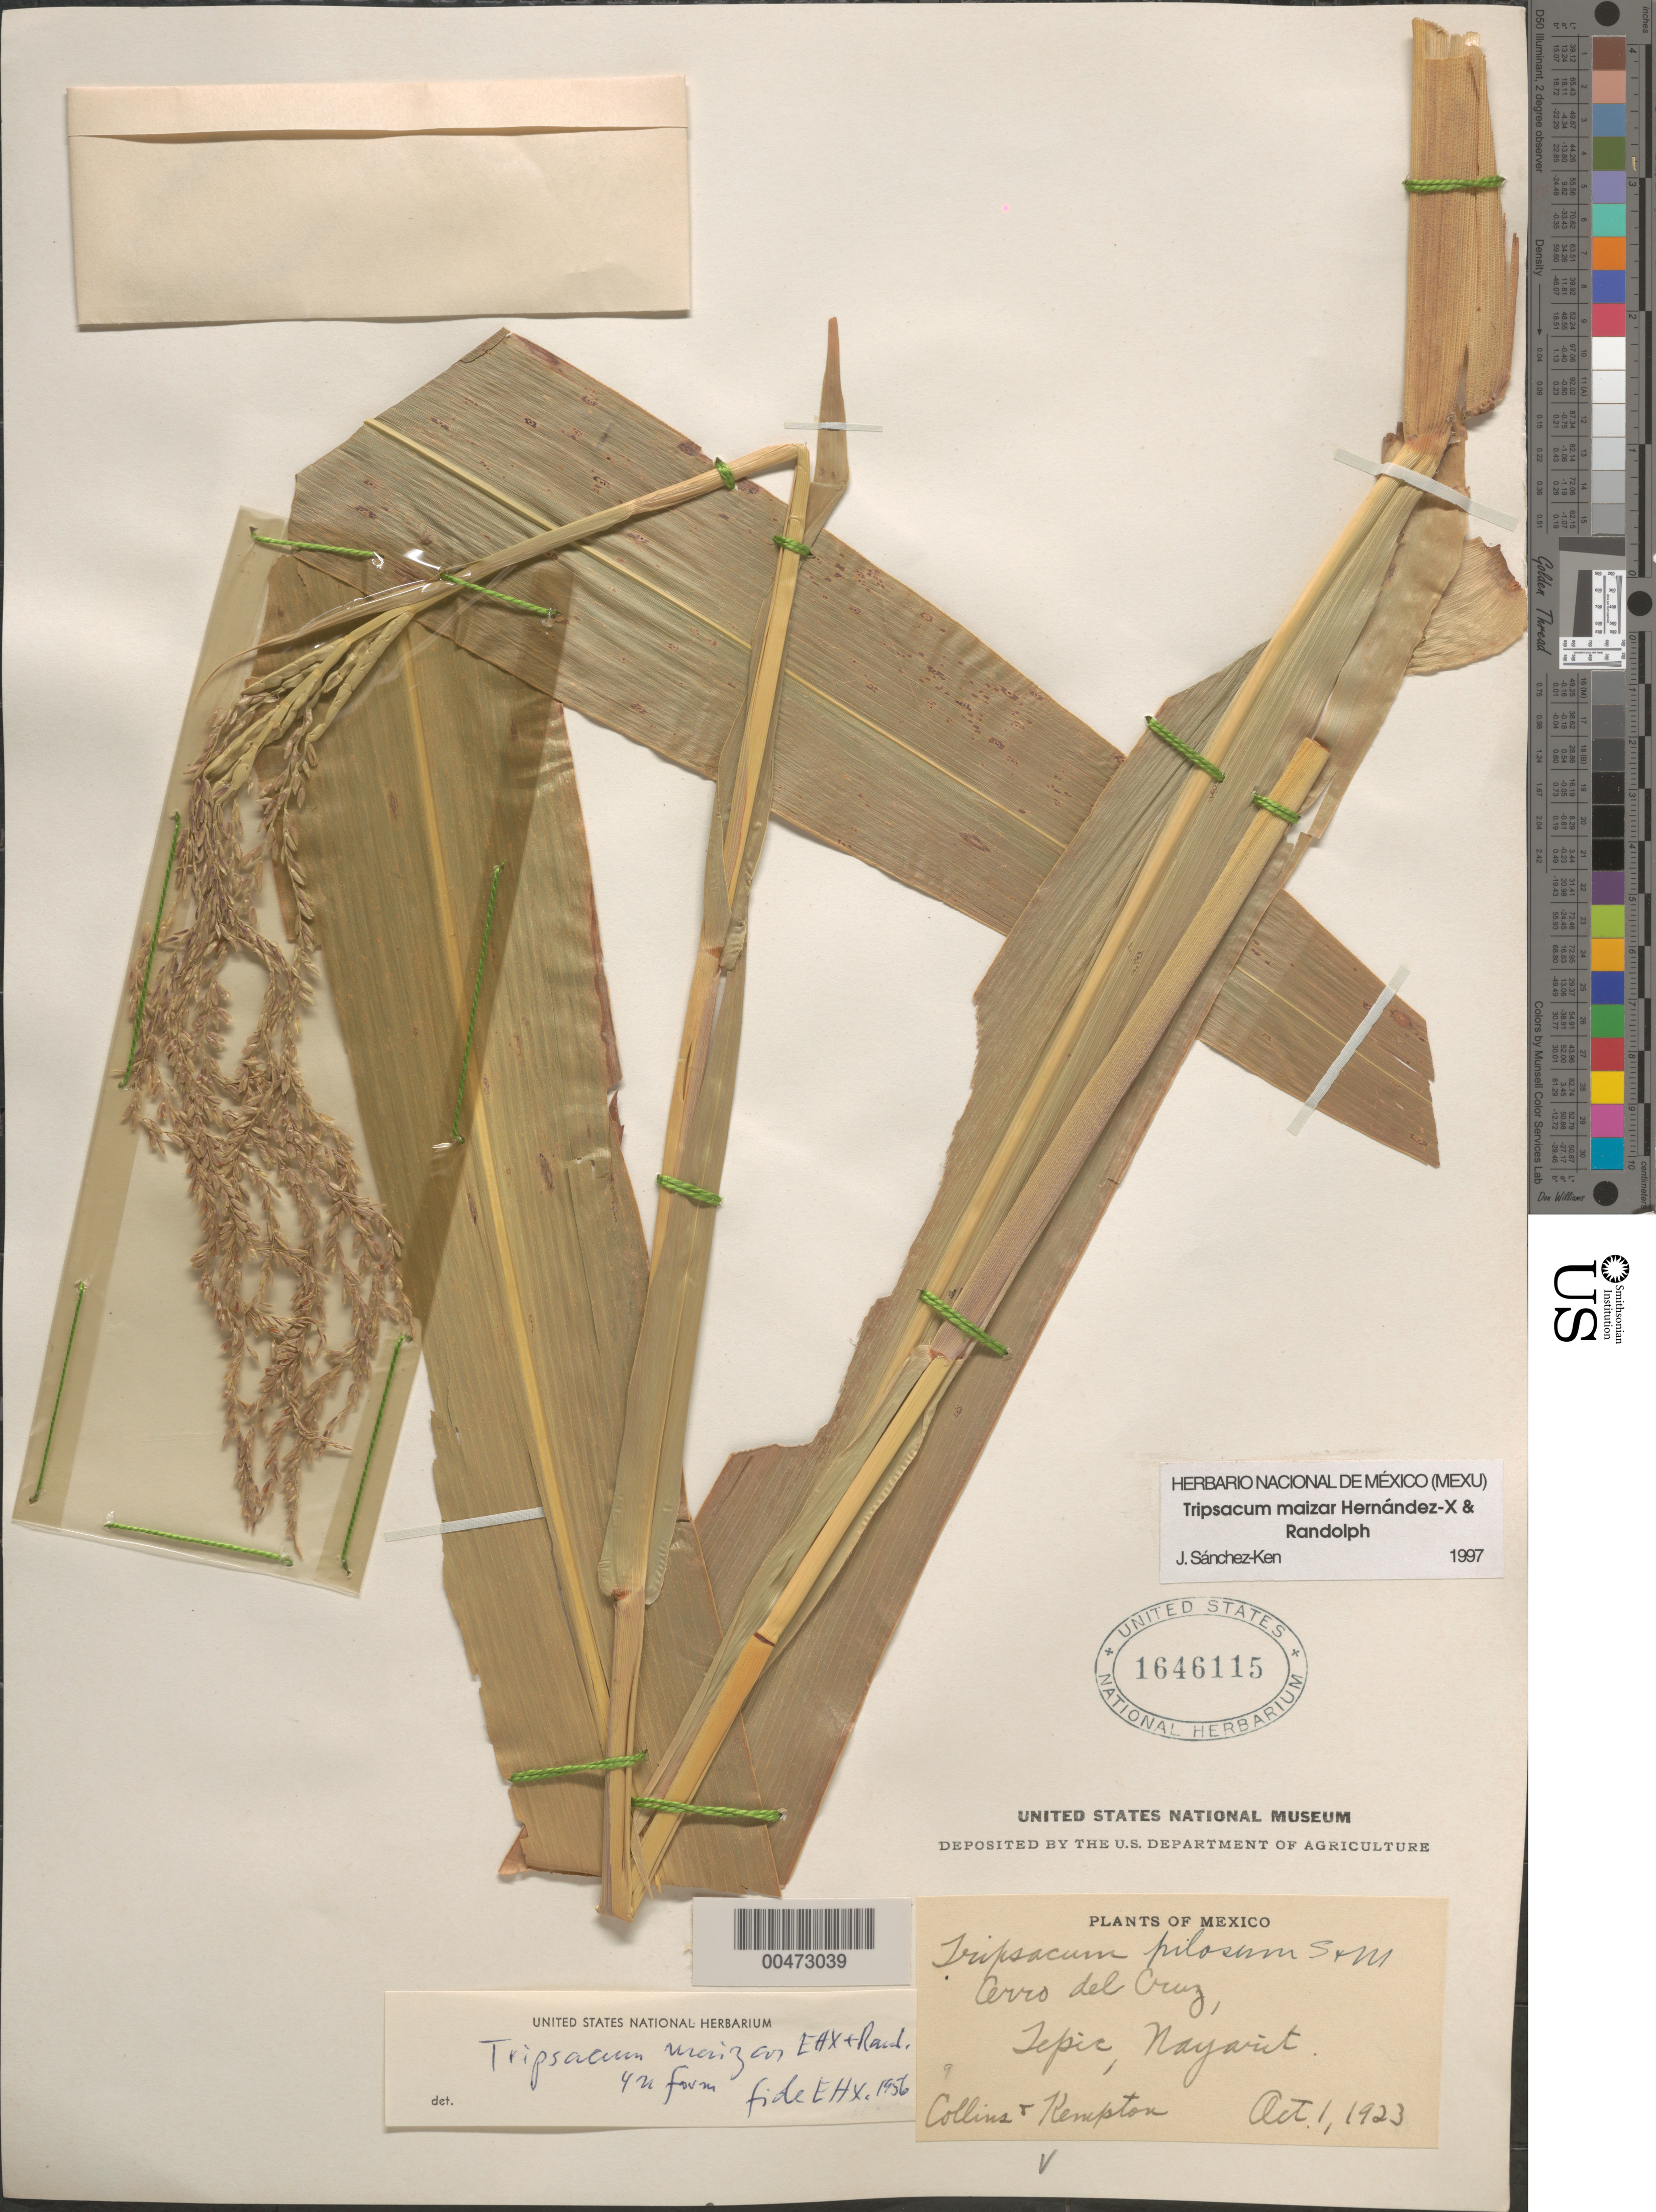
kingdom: Plantae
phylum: Tracheophyta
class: Liliopsida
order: Poales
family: Poaceae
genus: Tripsacum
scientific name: Tripsacum maizar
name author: Hern.-Xol. & Randolph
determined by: Hernández-Xolocotzi, E. I.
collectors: -. Collins & -. Kempton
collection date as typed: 1 Oct 1923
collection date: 1923-10-01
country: Mexico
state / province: Nayarit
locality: Cerro del Cruz, Tepic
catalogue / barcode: US 1646115